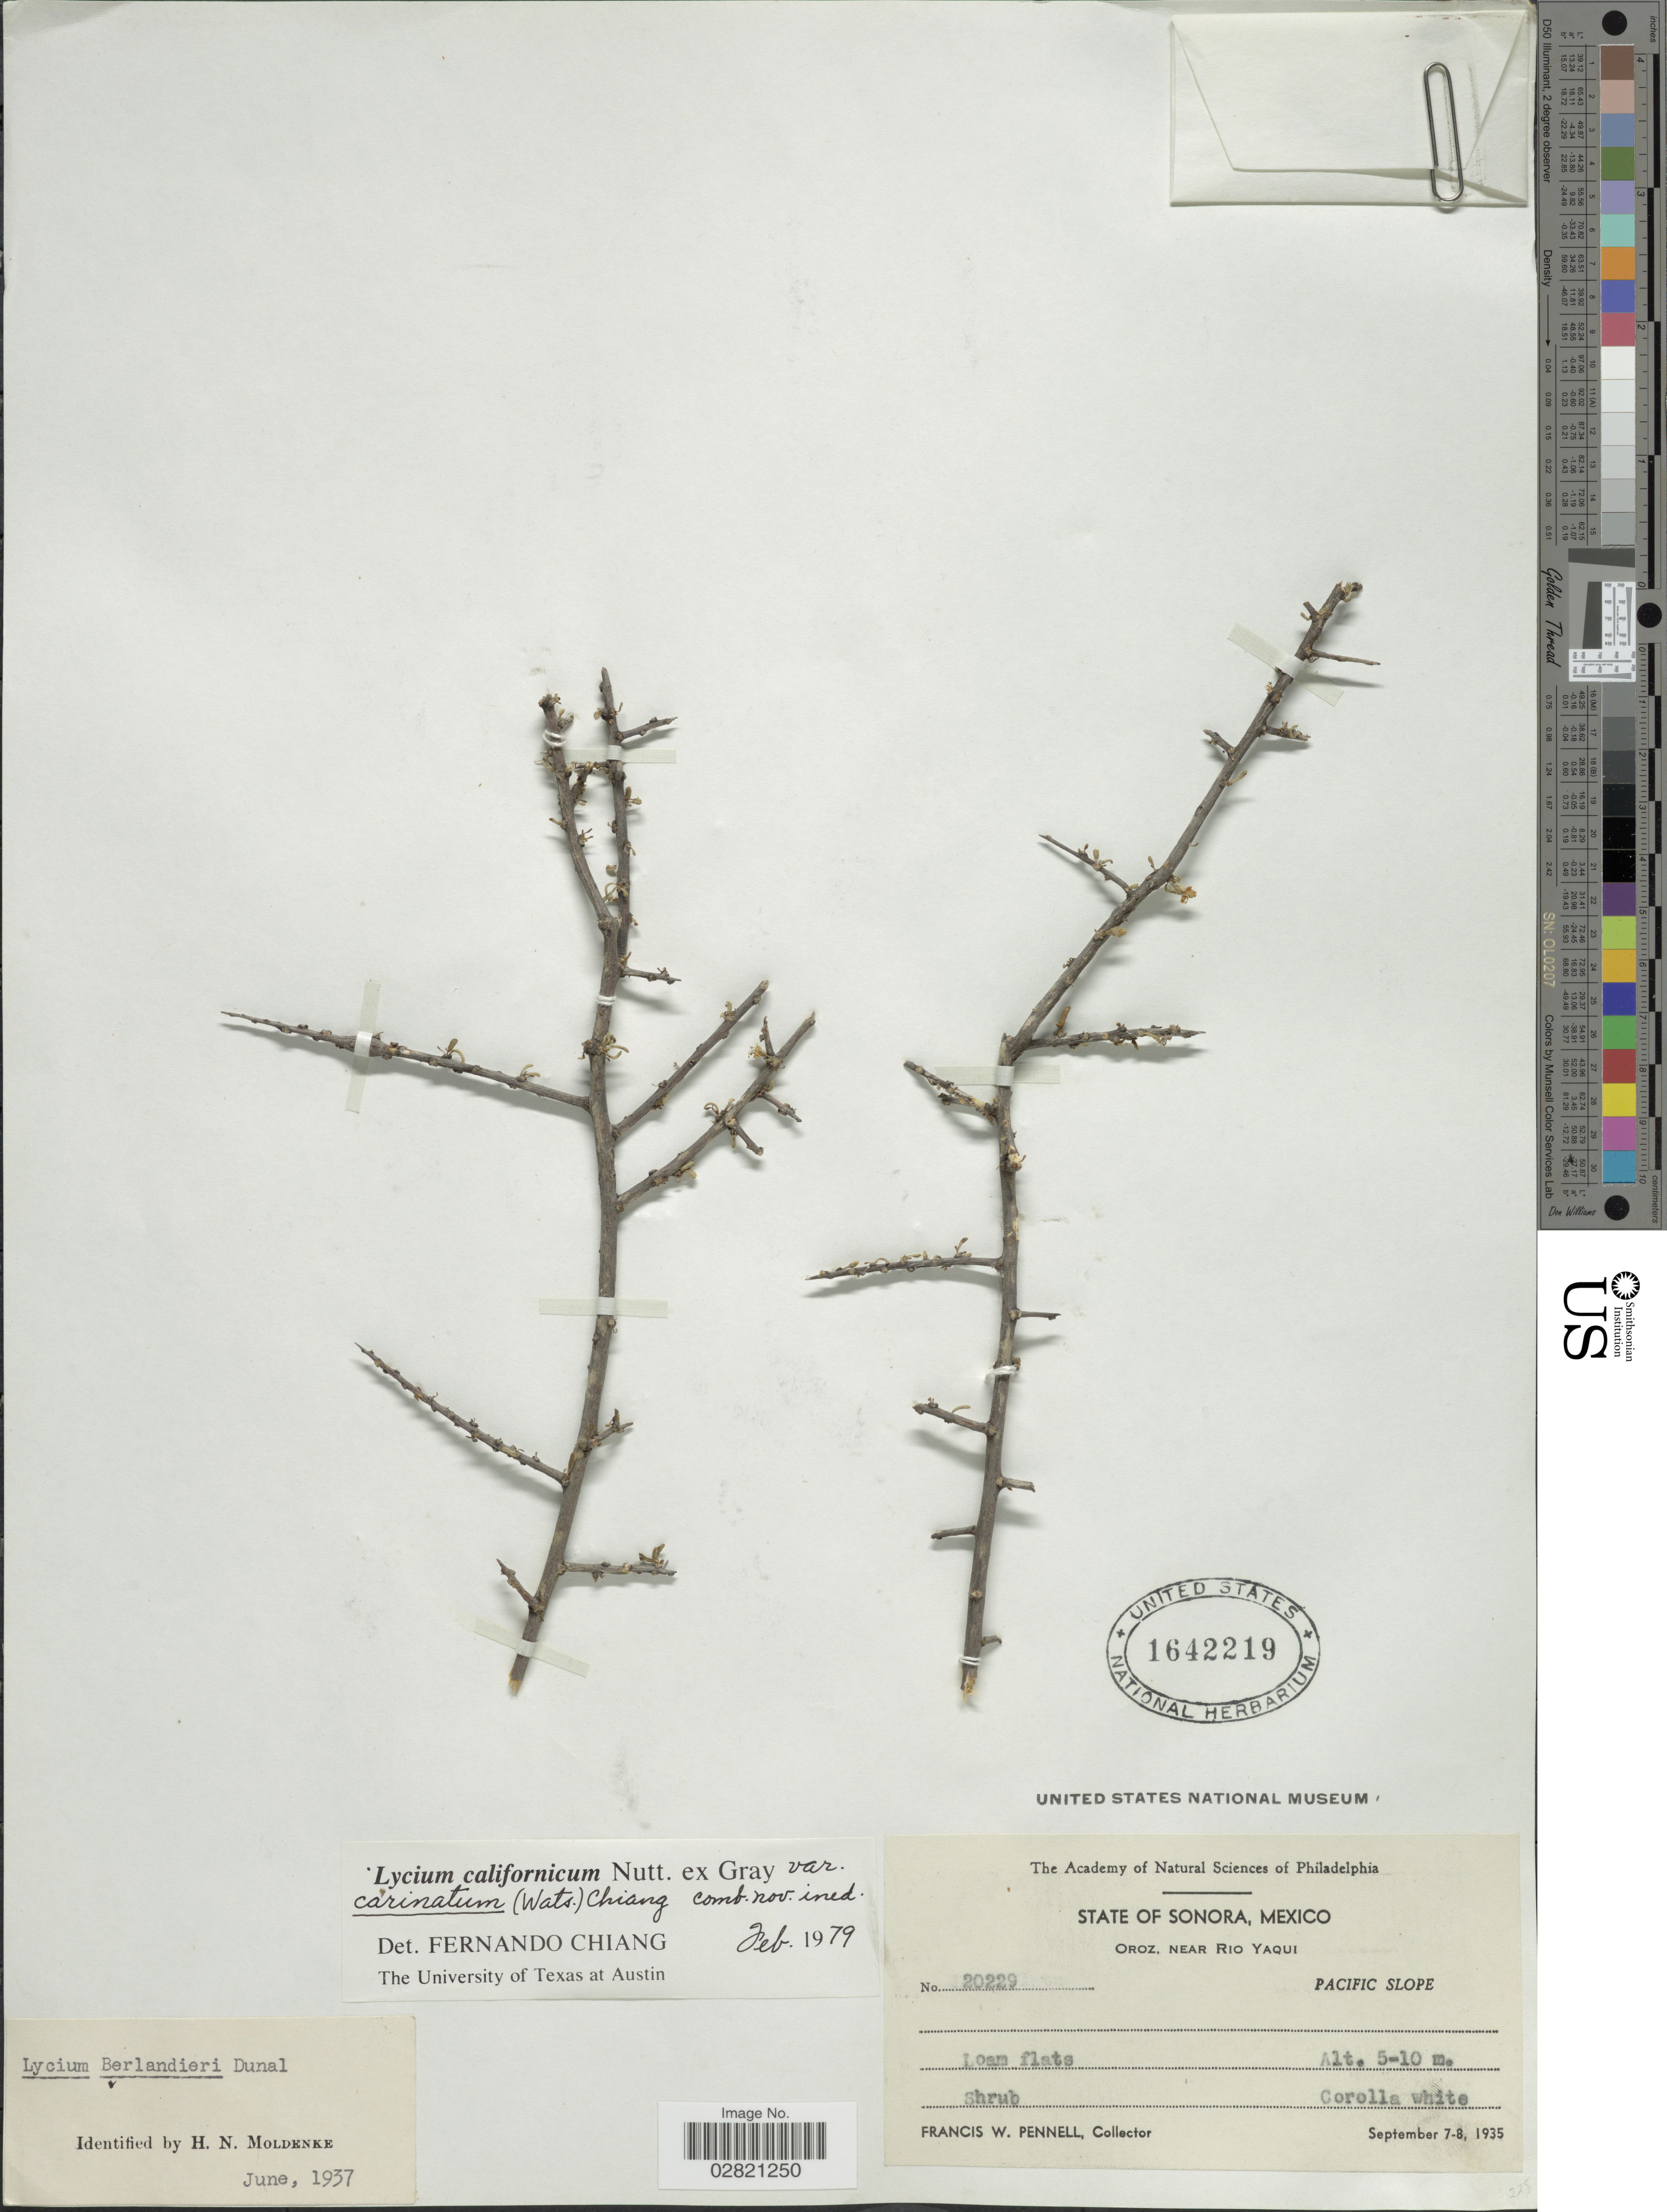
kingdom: Plantae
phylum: Tracheophyta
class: Magnoliopsida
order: Solanales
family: Solanaceae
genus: Lycium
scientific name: Lycium californicum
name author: Nutt. ex A. Gray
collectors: F. W. Pennell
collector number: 2229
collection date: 1935-09-07/1935-09-08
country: Mexico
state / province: Sonora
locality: Oroz, near Rio Yaqui, Pacific Slope.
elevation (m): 5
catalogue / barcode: US 1642219